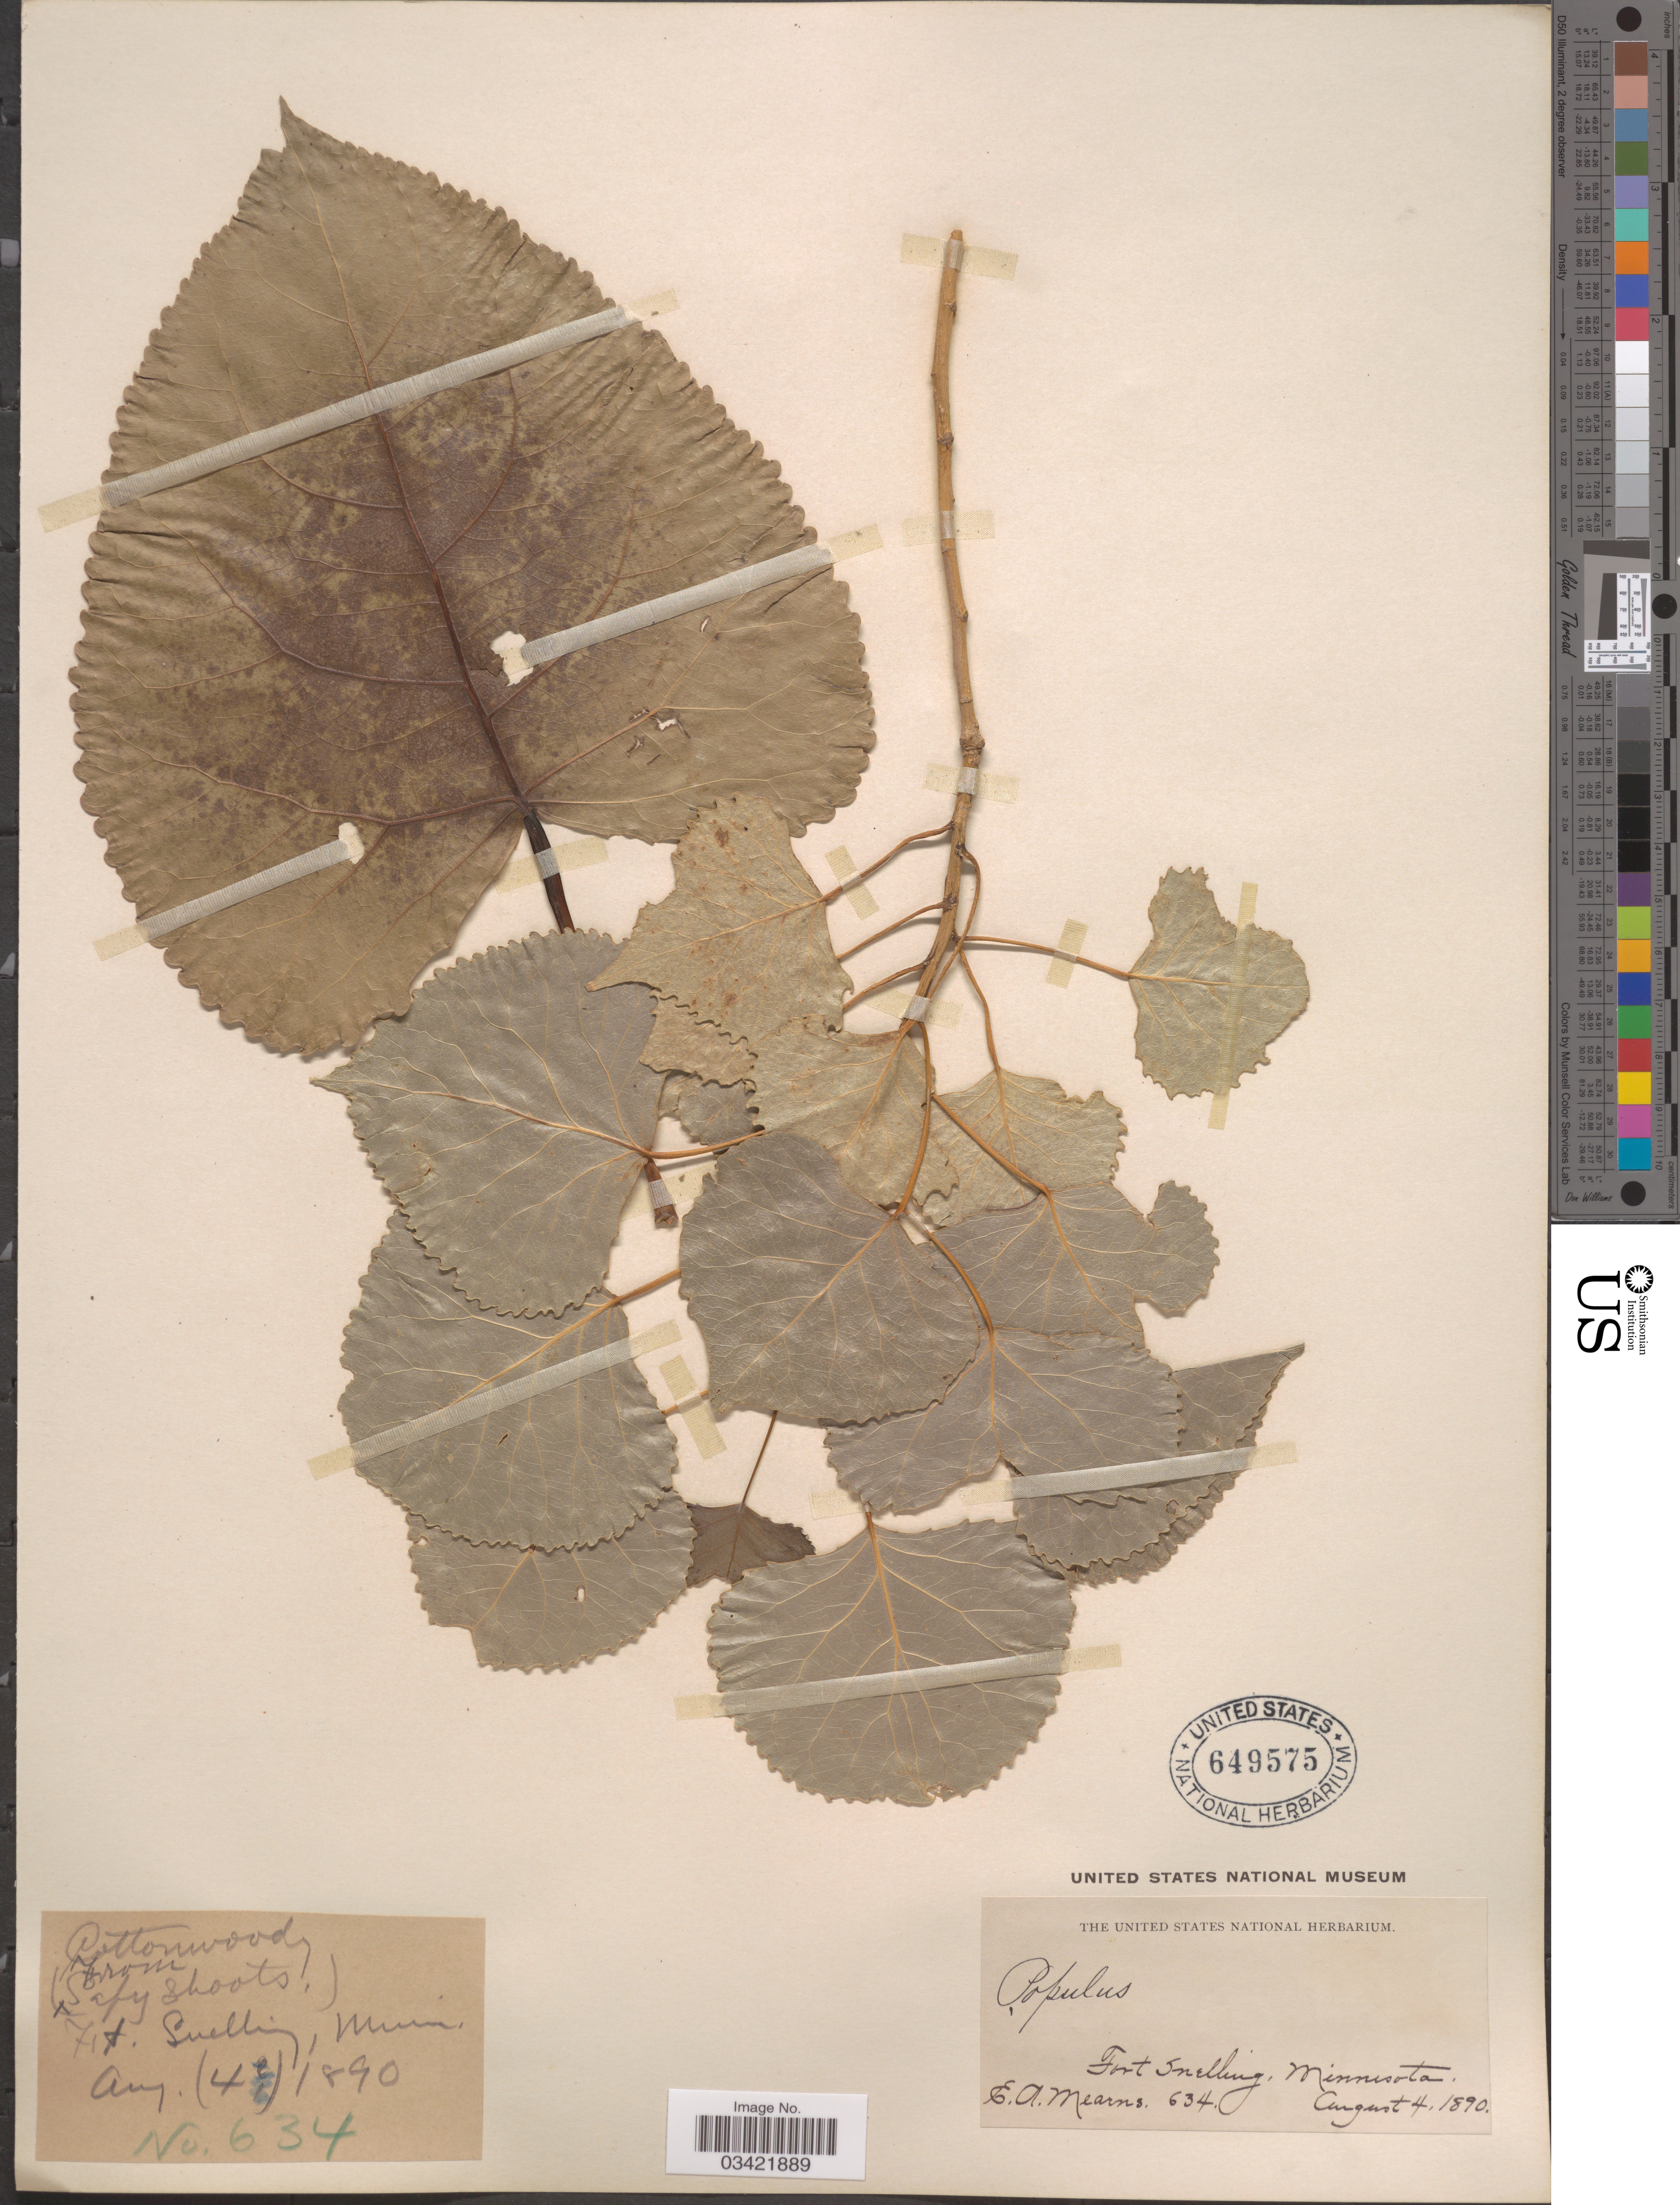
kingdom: Plantae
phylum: Tracheophyta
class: Magnoliopsida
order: Malpighiales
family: Salicaceae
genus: Populus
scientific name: Populus deltoides subsp. monilifera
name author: (Aiton) Eckenw.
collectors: E. A. Mearns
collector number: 634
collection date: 1890-08-04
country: United States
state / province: Minnesota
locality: Fort Snelling.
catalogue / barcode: US 649575